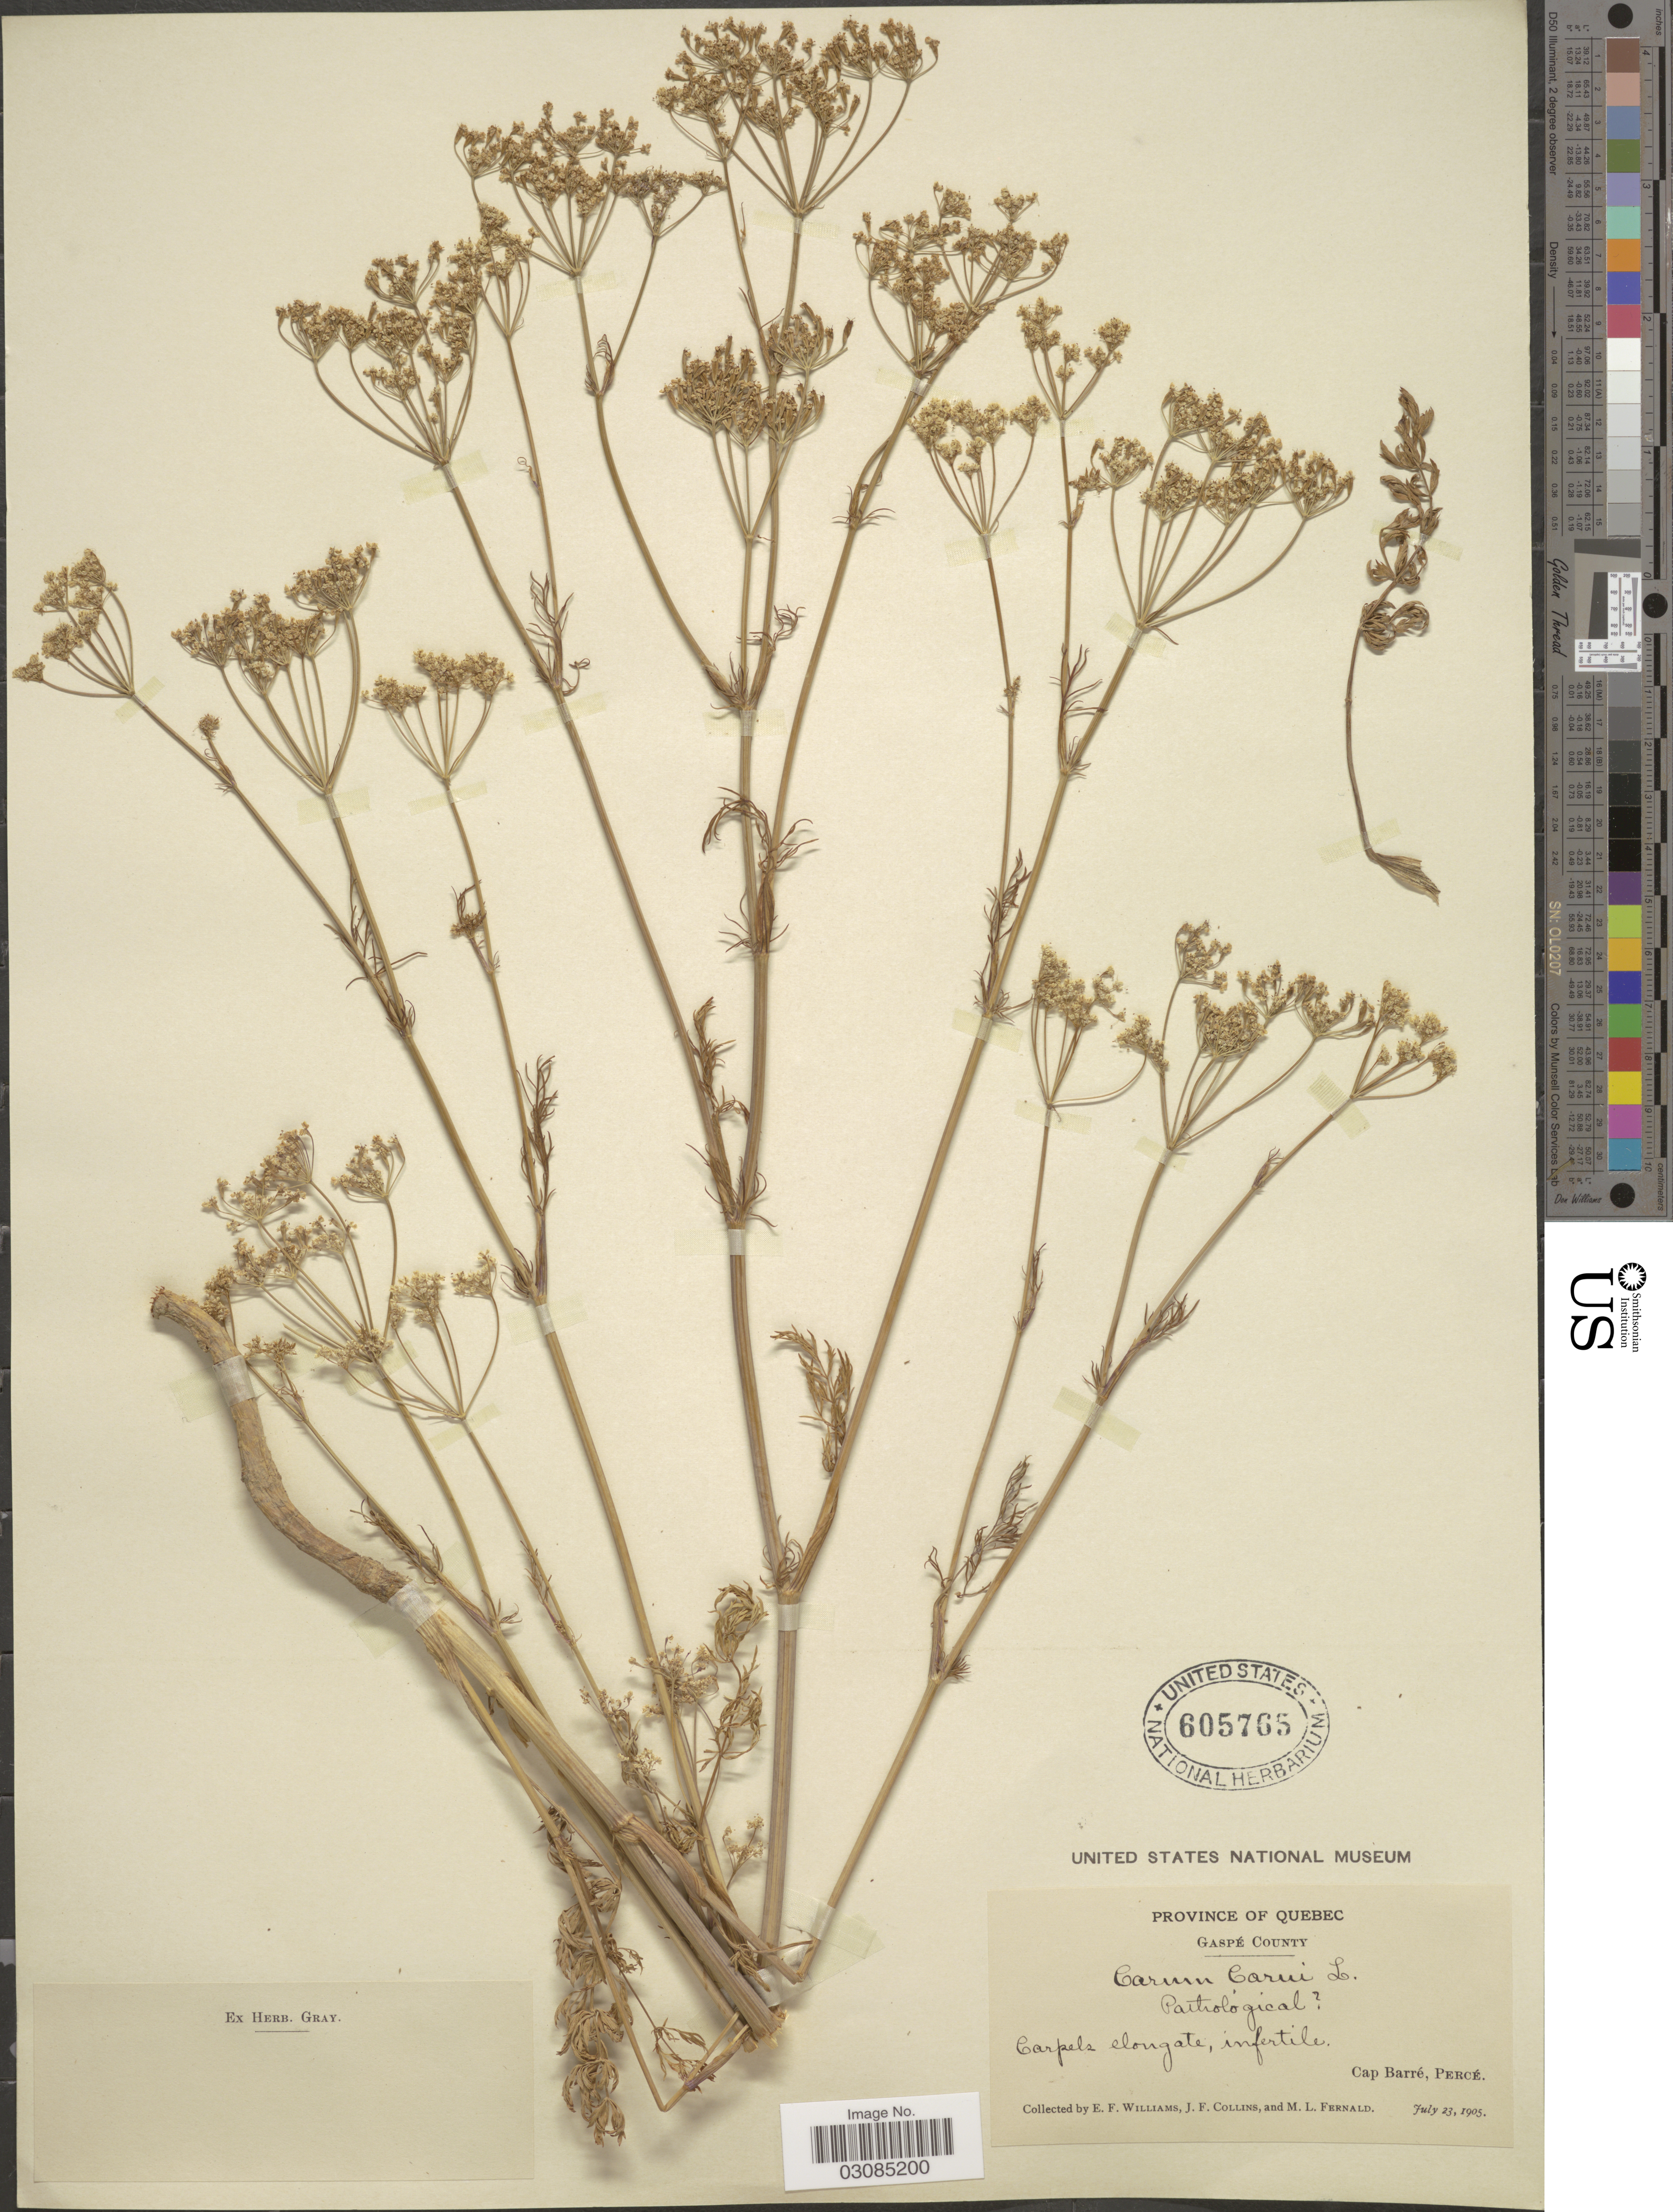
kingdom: Plantae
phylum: Tracheophyta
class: Magnoliopsida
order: Apiales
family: Apiaceae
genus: Carum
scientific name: Carum carvi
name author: L.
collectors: E. Williams, J. Collins & M. L. Fernald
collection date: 1905-07-23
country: Canada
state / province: Quebec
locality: Gaspé County. Cap Barré, Percé.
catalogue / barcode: US 605765